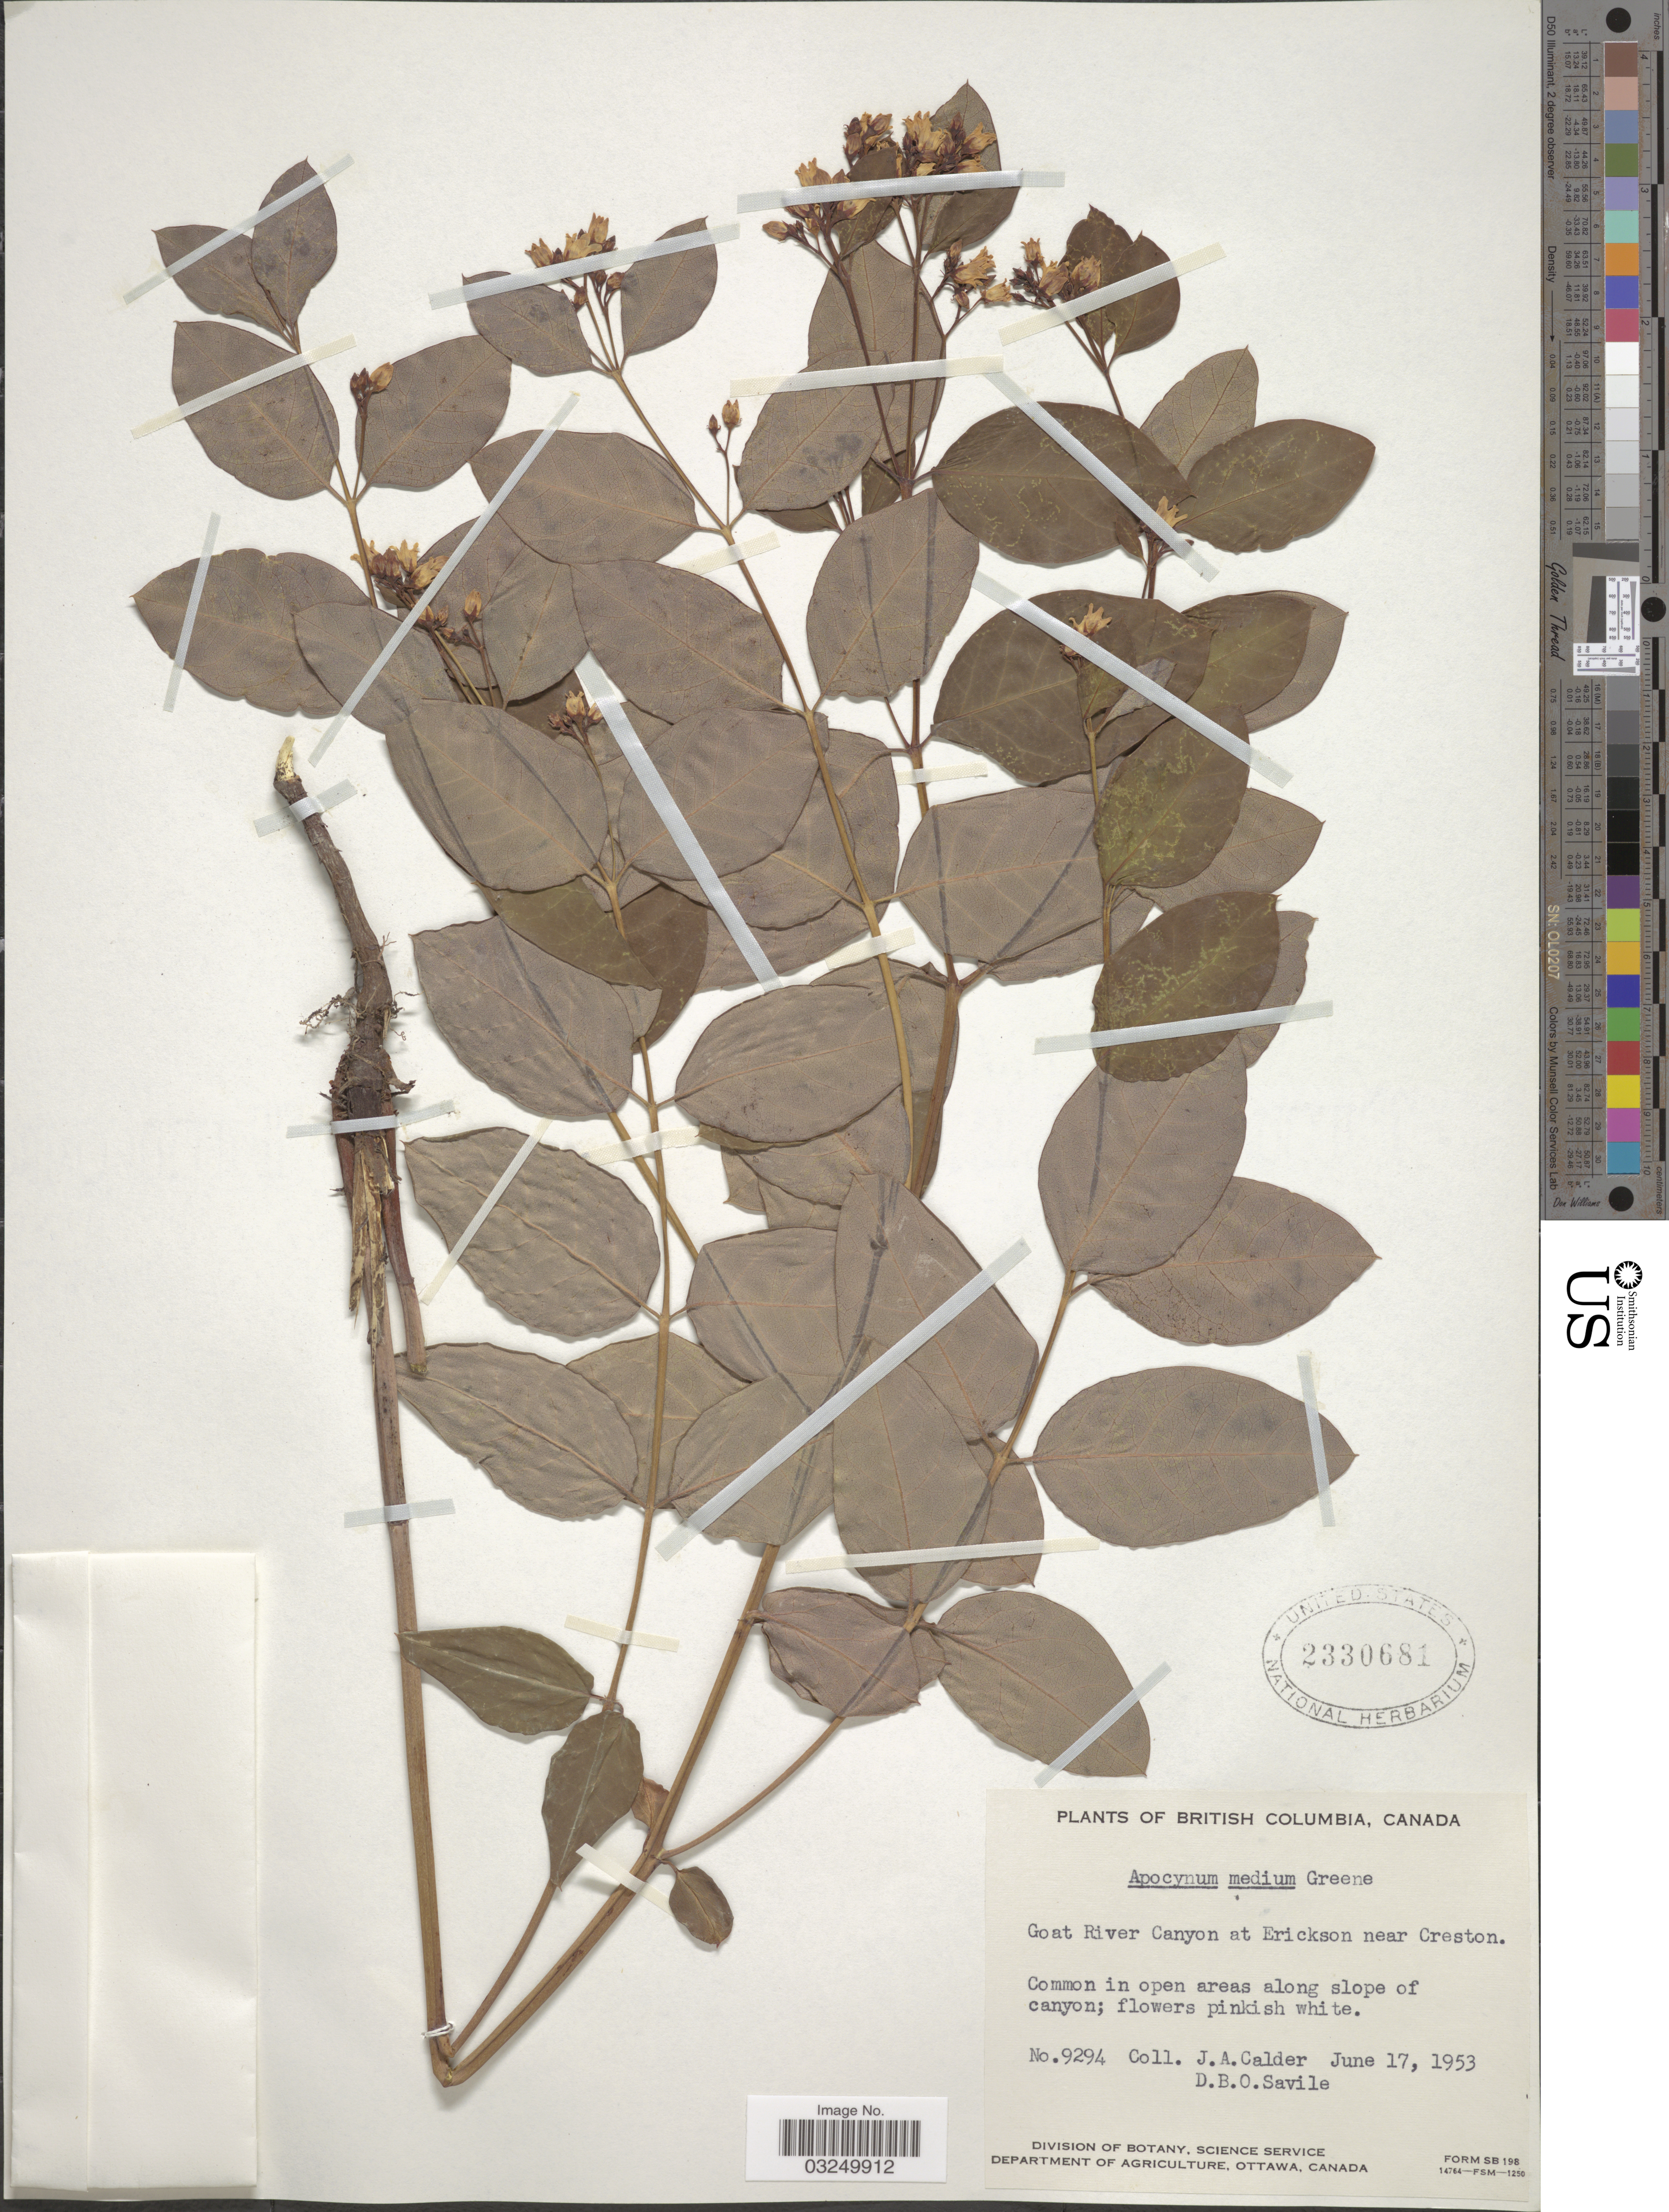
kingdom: Plantae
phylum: Tracheophyta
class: Magnoliopsida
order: Gentianales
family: Apocynaceae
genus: Apocynum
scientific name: Apocynum medium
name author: Greene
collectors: J. A. Calder & D. Savile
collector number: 9294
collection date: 1953-06-17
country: Canada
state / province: British Columbia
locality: Goat River Canyon at Erickson near Creston.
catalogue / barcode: US 2330681